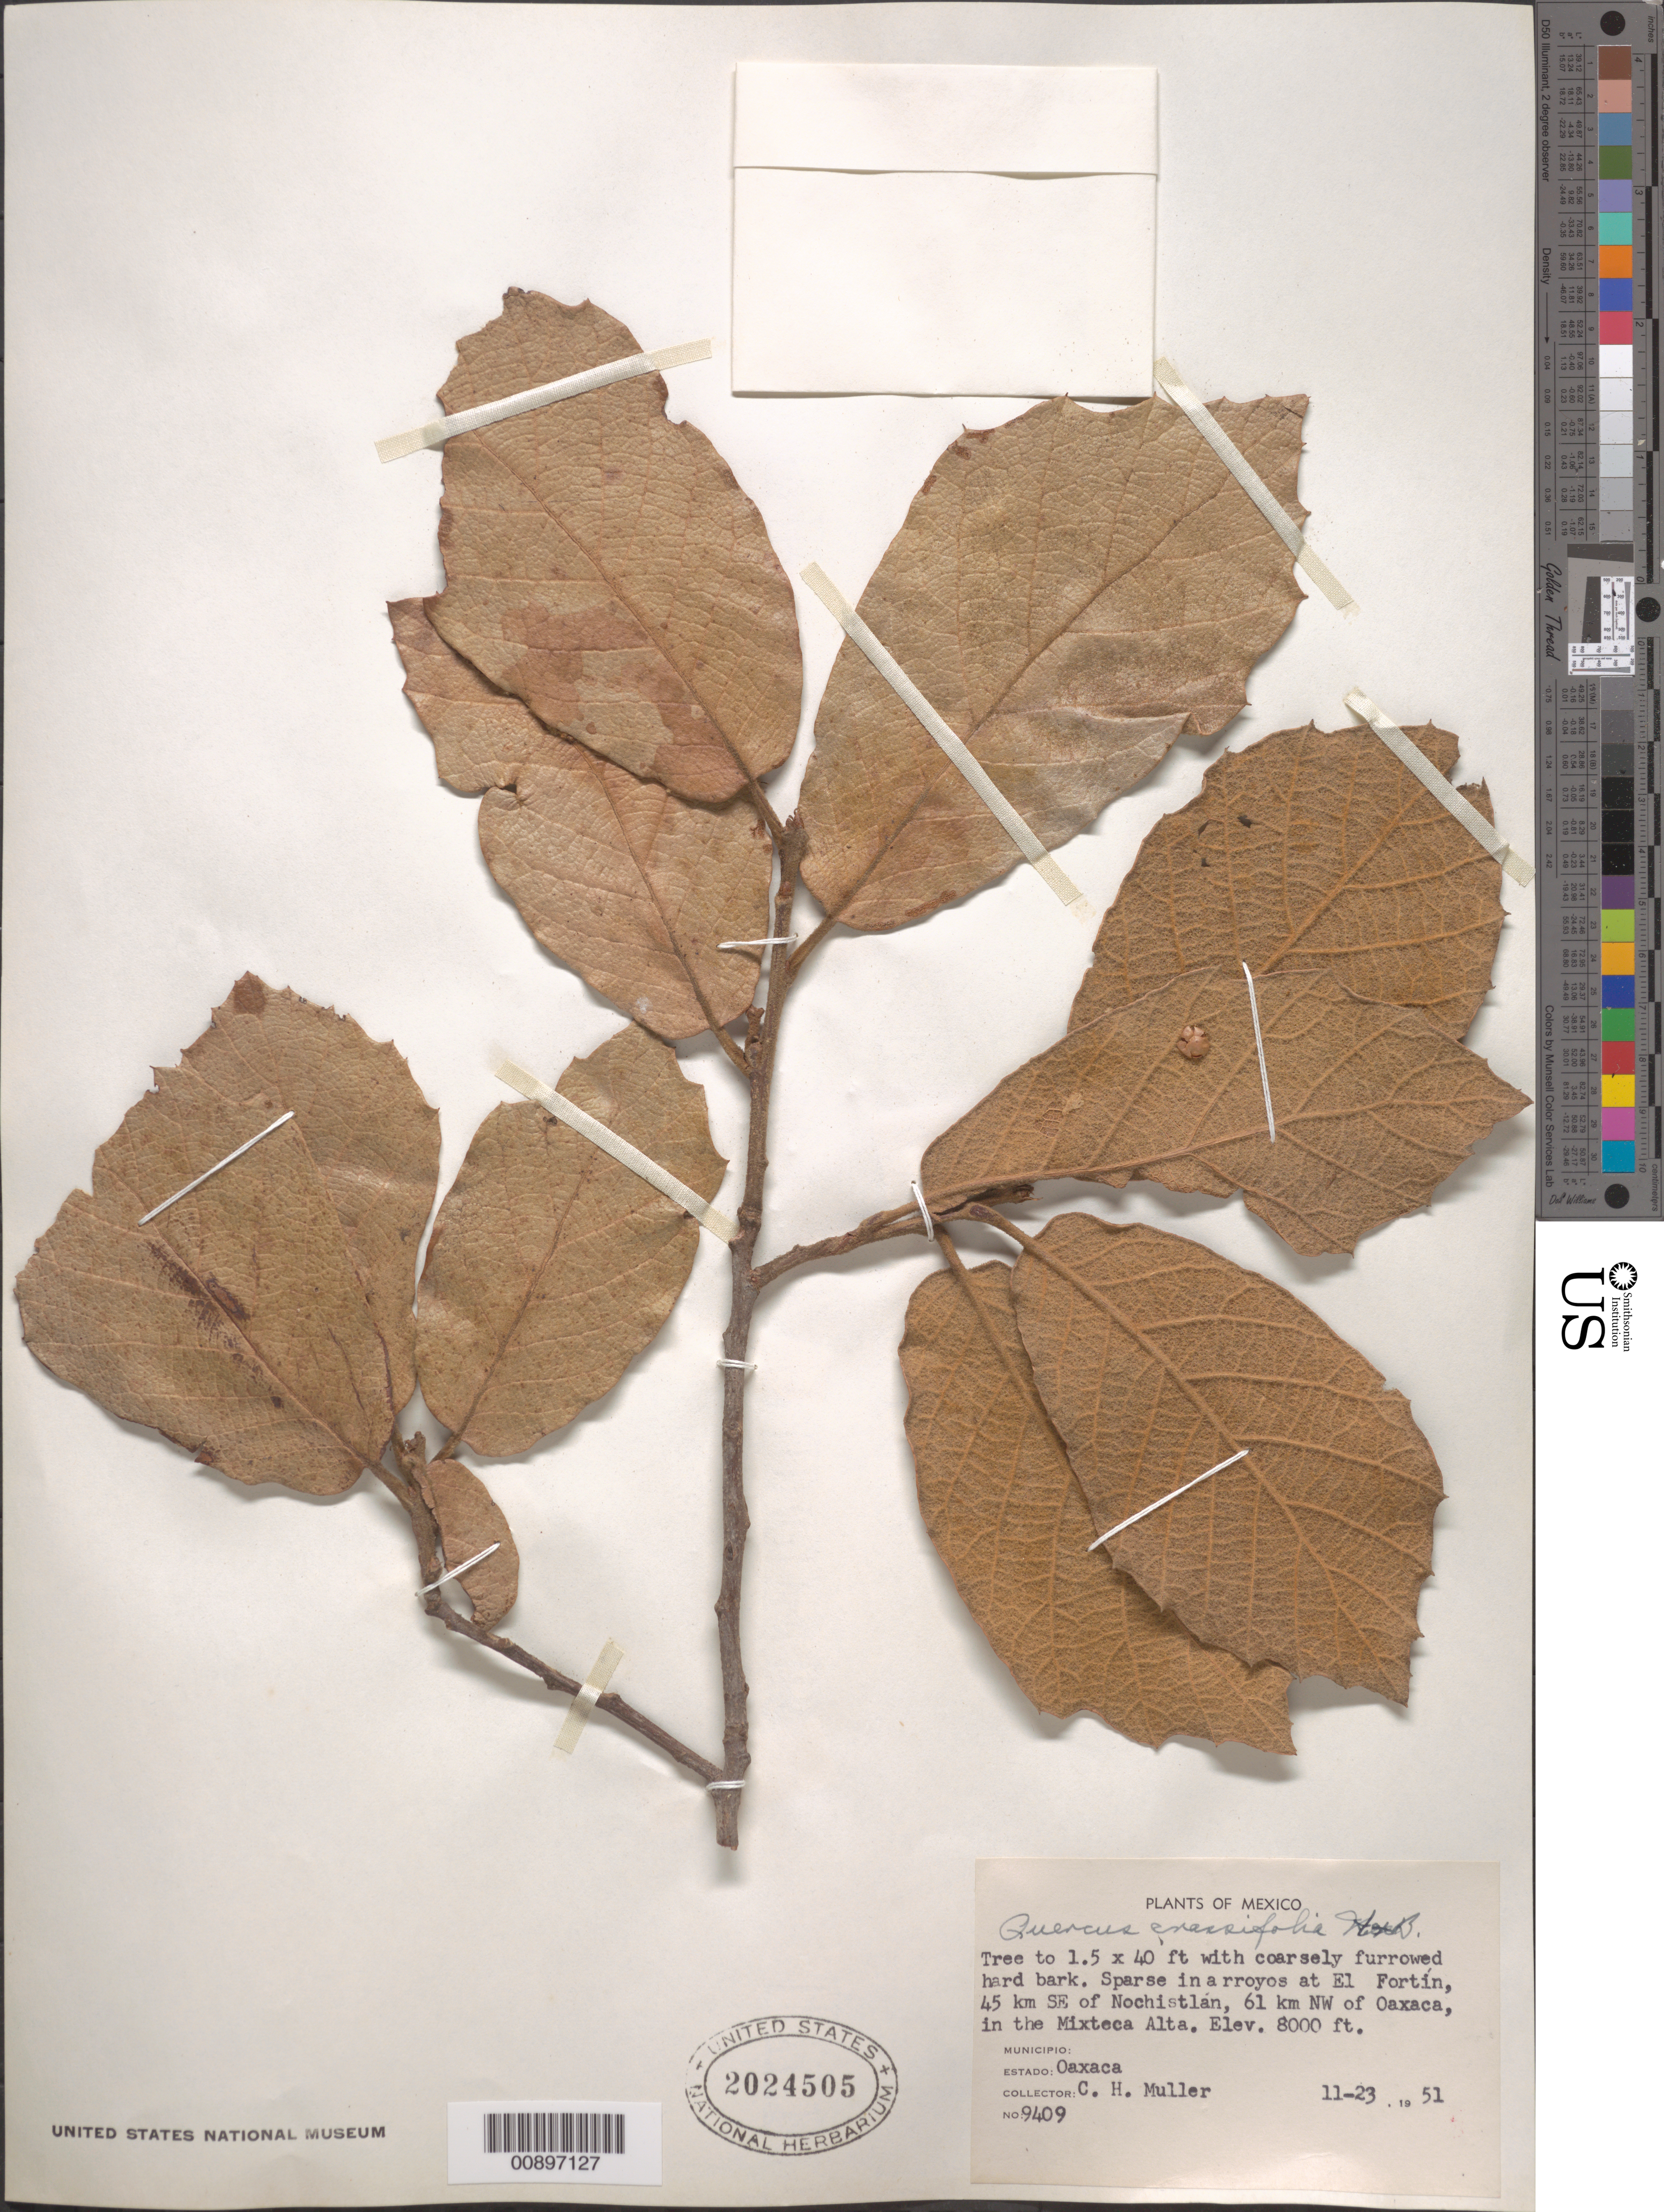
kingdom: Plantae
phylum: Tracheophyta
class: Magnoliopsida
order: Fagales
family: Fagaceae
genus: Quercus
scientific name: Quercus crassifolia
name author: Humb. & Bonpl.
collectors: C. H. Muller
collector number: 9409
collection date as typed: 23 Nov 1951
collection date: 1951-11-23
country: Mexico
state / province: Oaxaca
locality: El Fortín, 45 km SE of Nochistlán, 61 km NW of Oaxaca, in the Mixteca Alta.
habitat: In arroyos.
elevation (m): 2438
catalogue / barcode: US 2024505